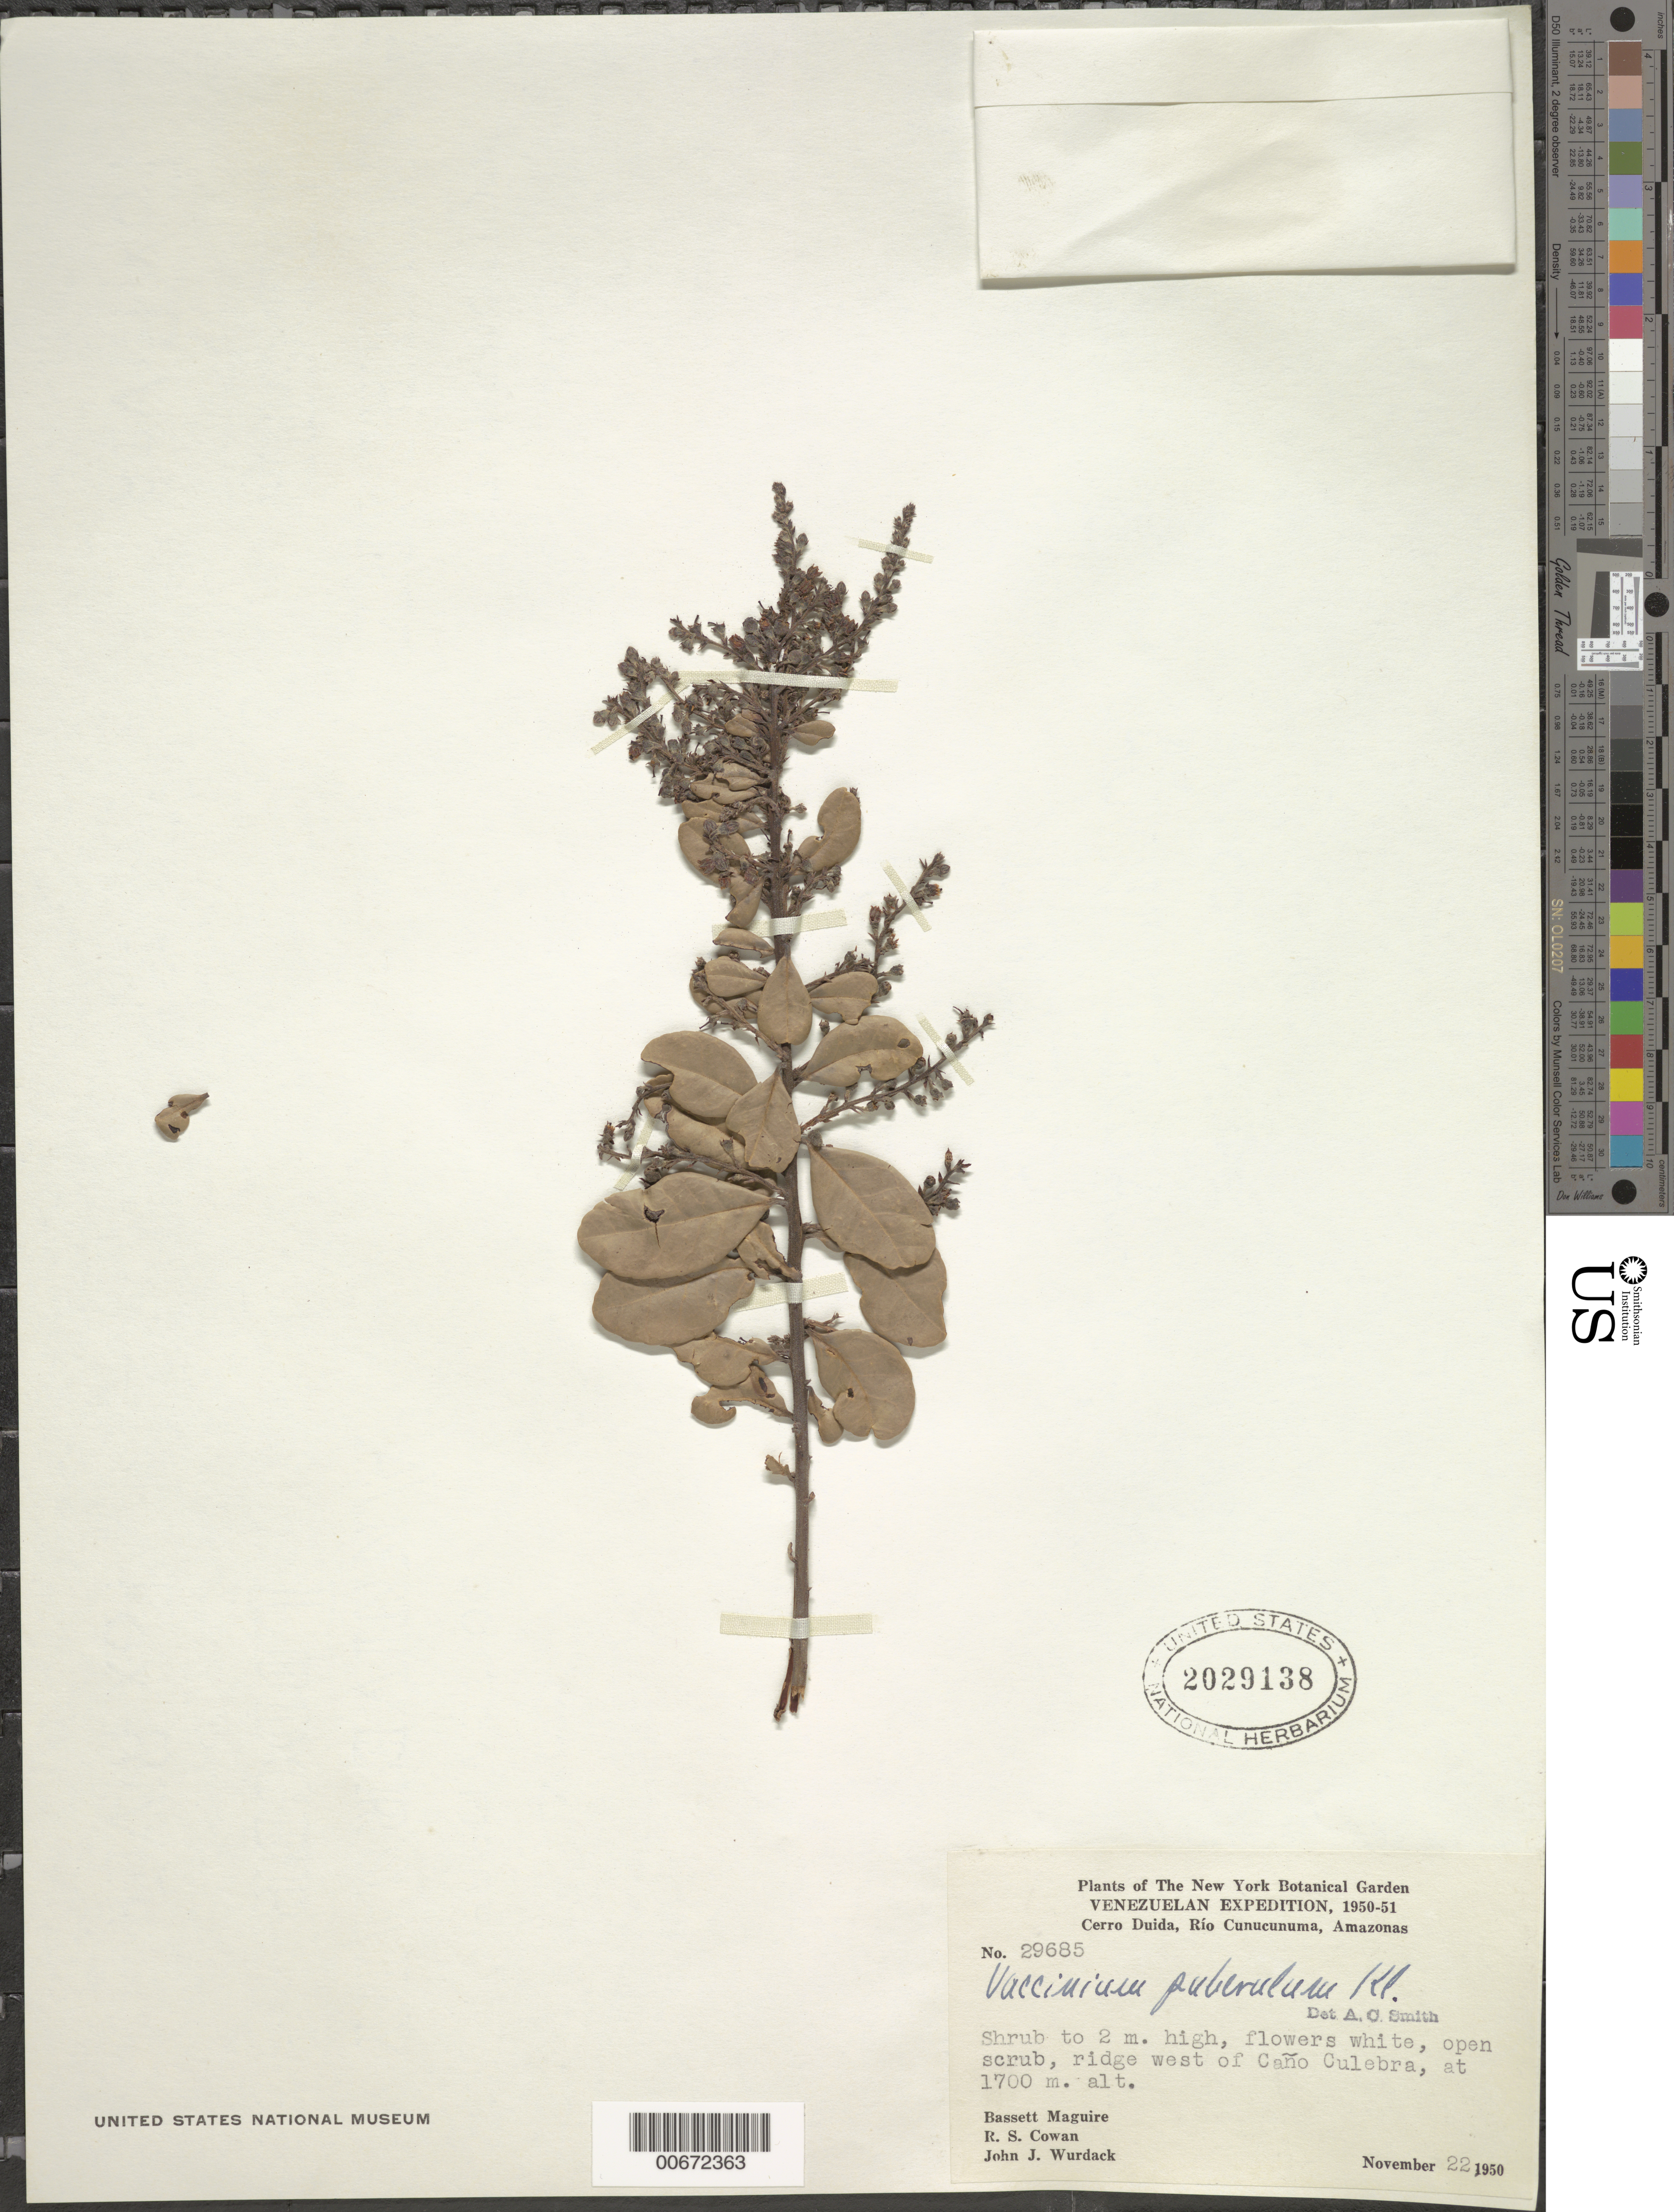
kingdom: Plantae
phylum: Tracheophyta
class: Magnoliopsida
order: Ericales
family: Ericaceae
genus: Vaccinium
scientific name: Vaccinium puberulum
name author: Klotzsch ex Meisn.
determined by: Smith, A. C.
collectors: B. Maguire, R. S. Cowan & J. J. Wurdack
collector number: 29685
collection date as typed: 22-Nov-50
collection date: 1950-11-22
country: Venezuela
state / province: Amazonas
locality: Cerro Duida, Río Cunucunuma, Caño Culebra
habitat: Open scrub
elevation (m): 1700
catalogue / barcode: US 2029138